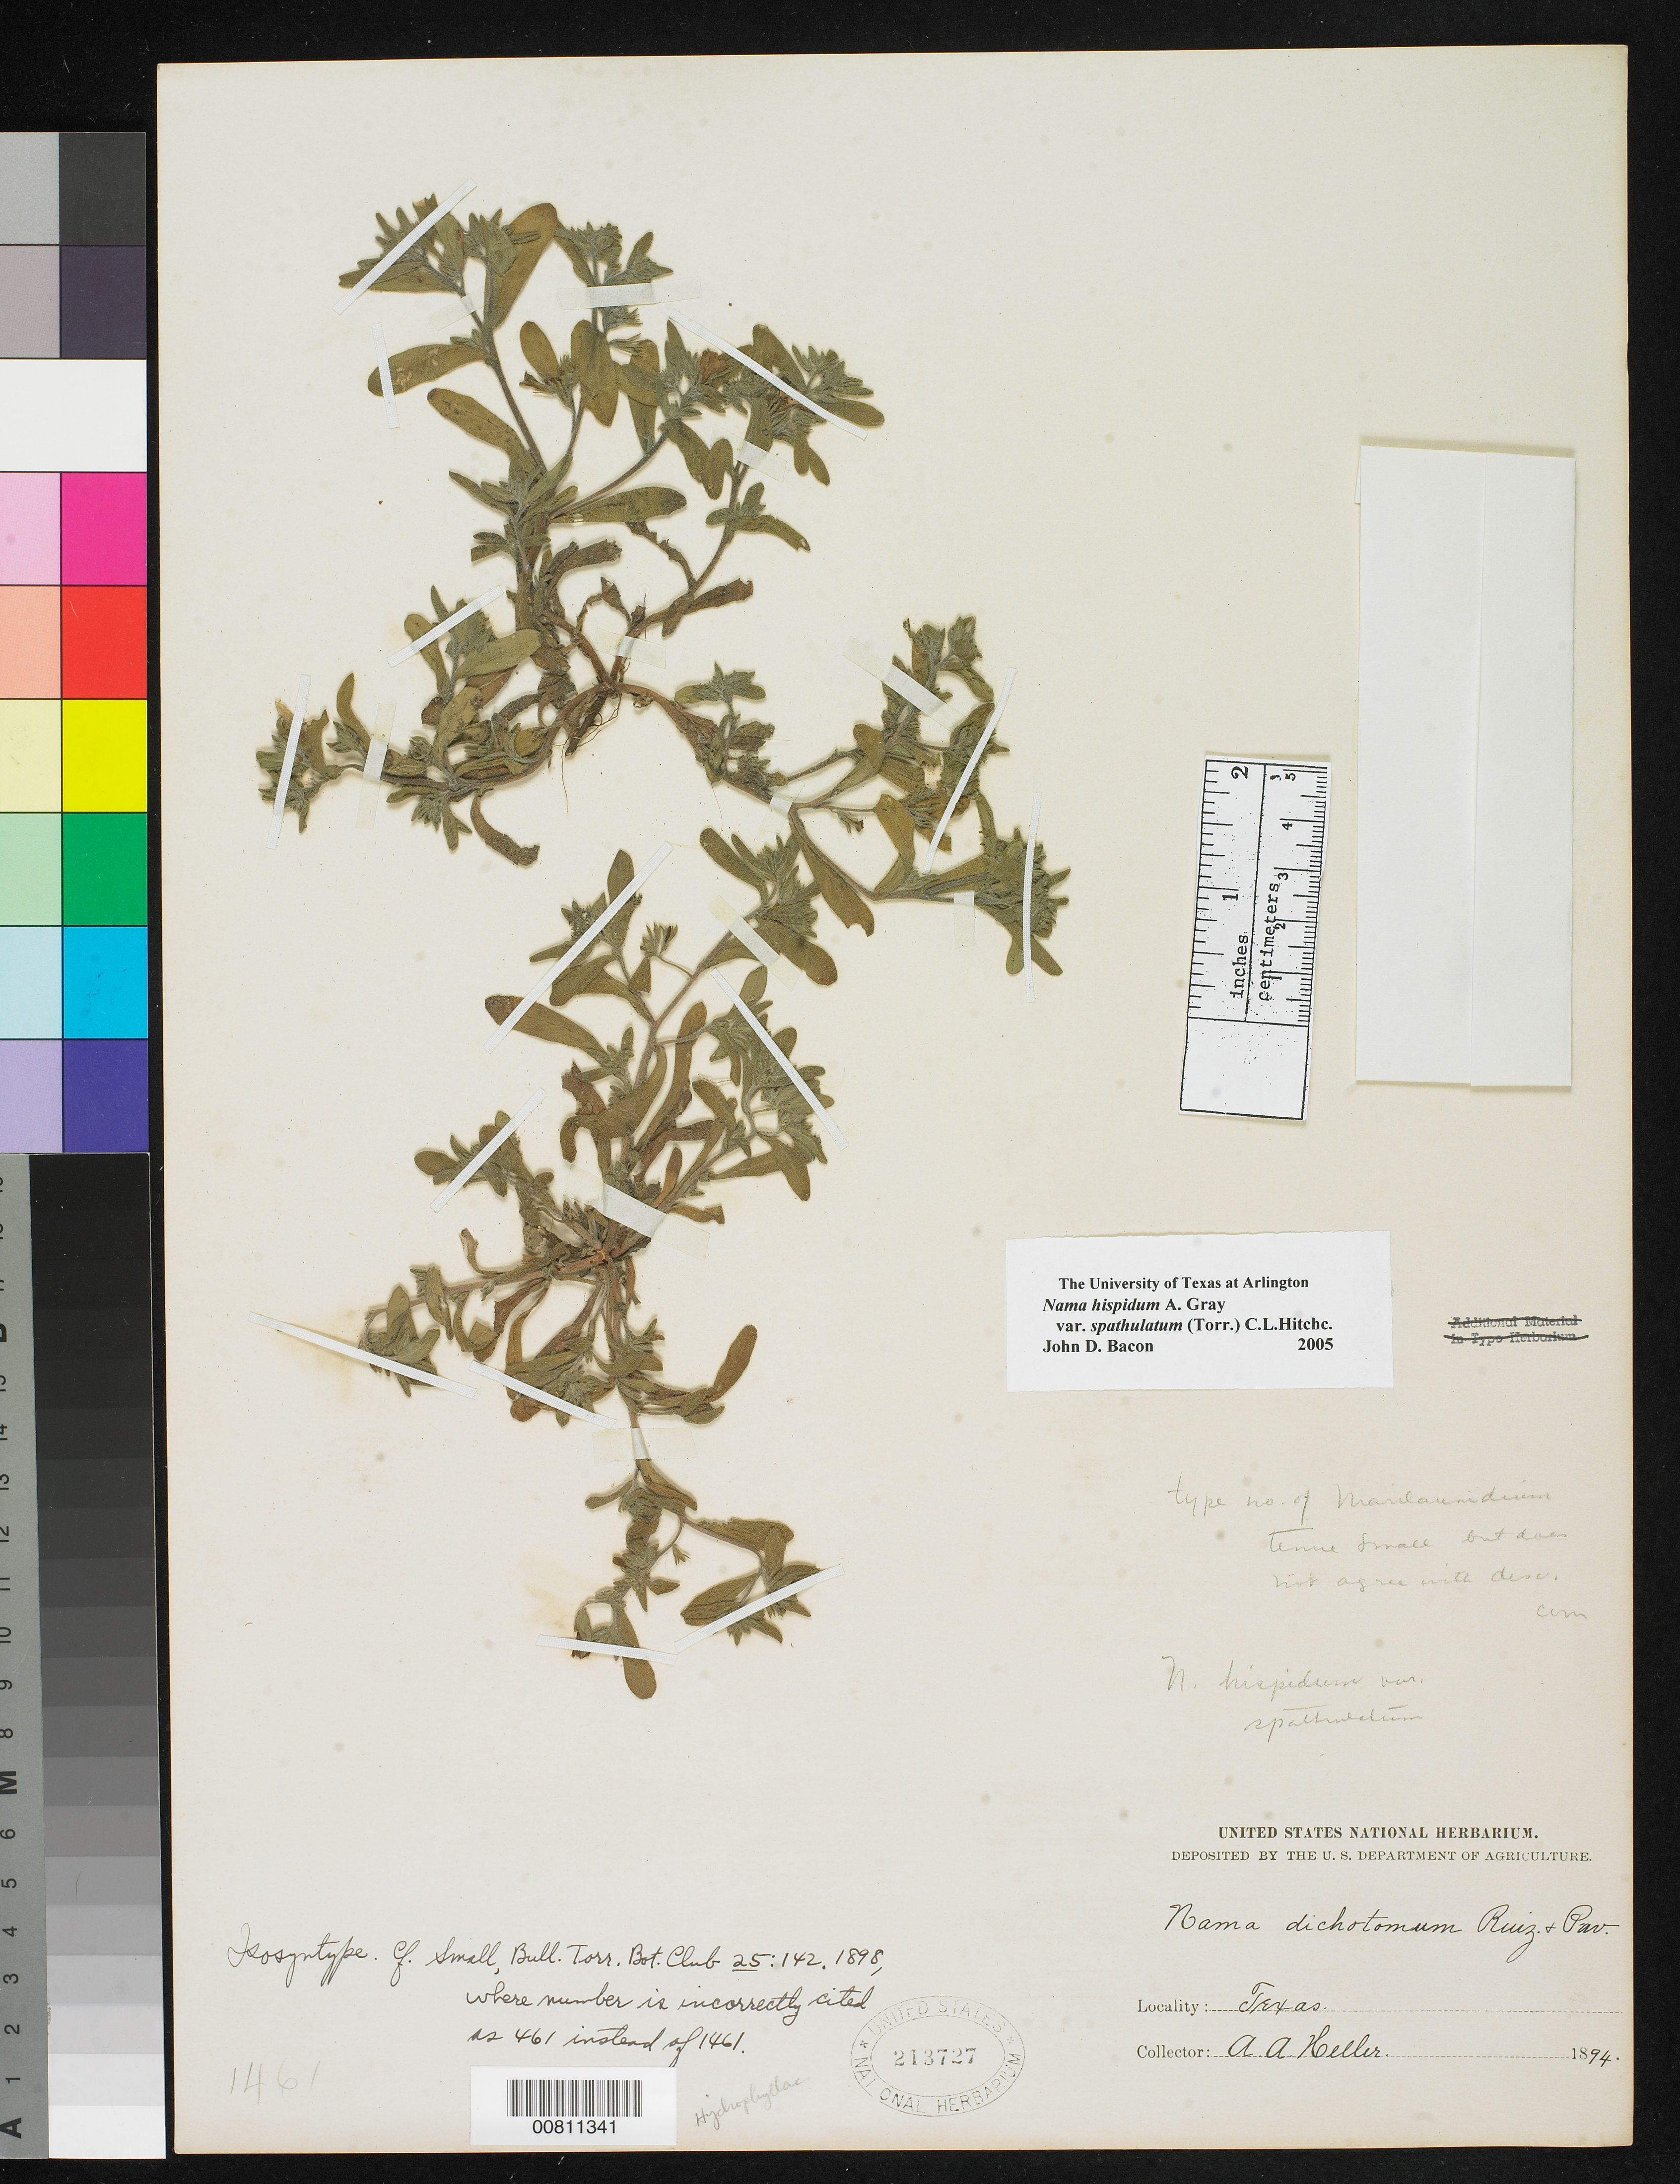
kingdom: Plantae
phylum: Tracheophyta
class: Magnoliopsida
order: Boraginales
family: Namaceae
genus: Marilaunidium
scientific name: Marilaunidium tenue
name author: Small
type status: Isosyntype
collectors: A. A. Heller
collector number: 1461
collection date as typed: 1894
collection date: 1894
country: United States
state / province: Texas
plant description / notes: Cited 1933 by Hitchcock (Amer. J. Bot. 20: 523).; Possibly an isolectotype, but Hitchcock (1933, Amer. J. Bot. 20: 523, effective lectotypification) stated that some duplicates bearing the type number (segregated as N. hispidum var. spathulatum) do not agree with the type.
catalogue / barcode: US 213727